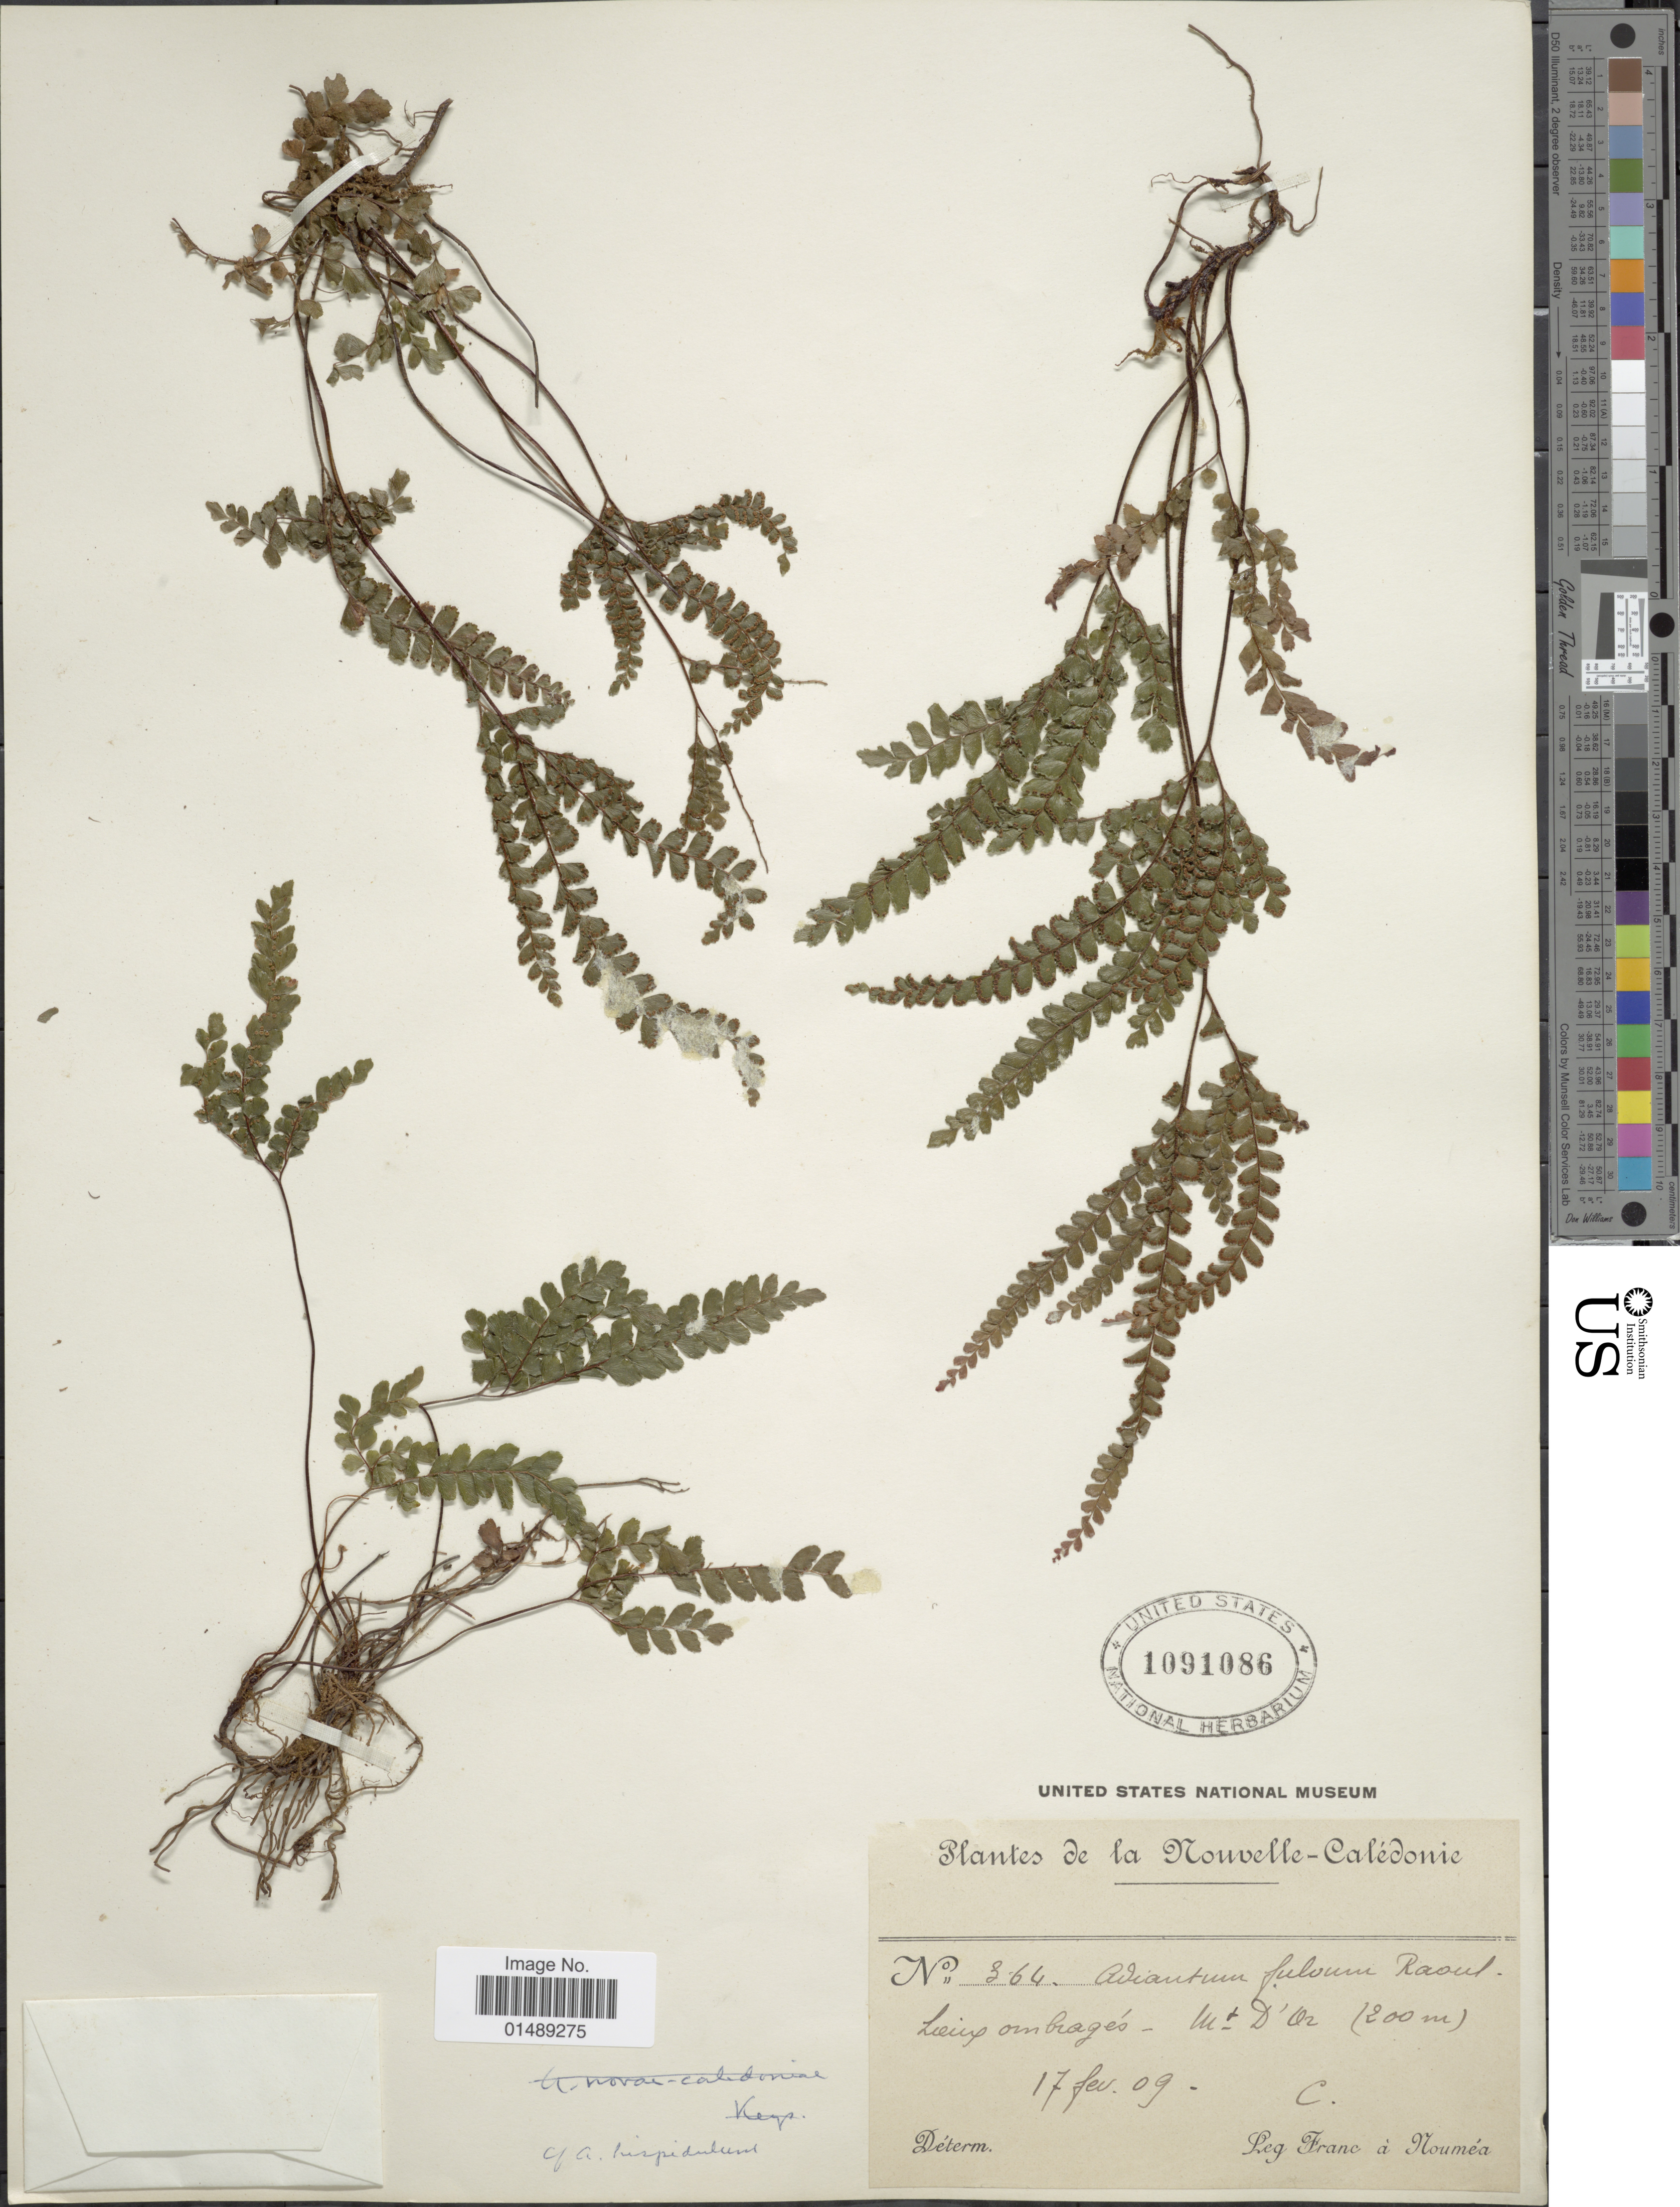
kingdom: Plantae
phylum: Tracheophyta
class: Polypodiopsida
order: Polypodiales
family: Pteridaceae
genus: Adiantum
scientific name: Adiantum hispidulum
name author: Sw.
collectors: Franc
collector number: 864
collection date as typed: Transcribed d/m/y: 17/2/9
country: New Caledonia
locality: Lieux ombragés, Mt. D'Or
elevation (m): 200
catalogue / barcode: US 1091086